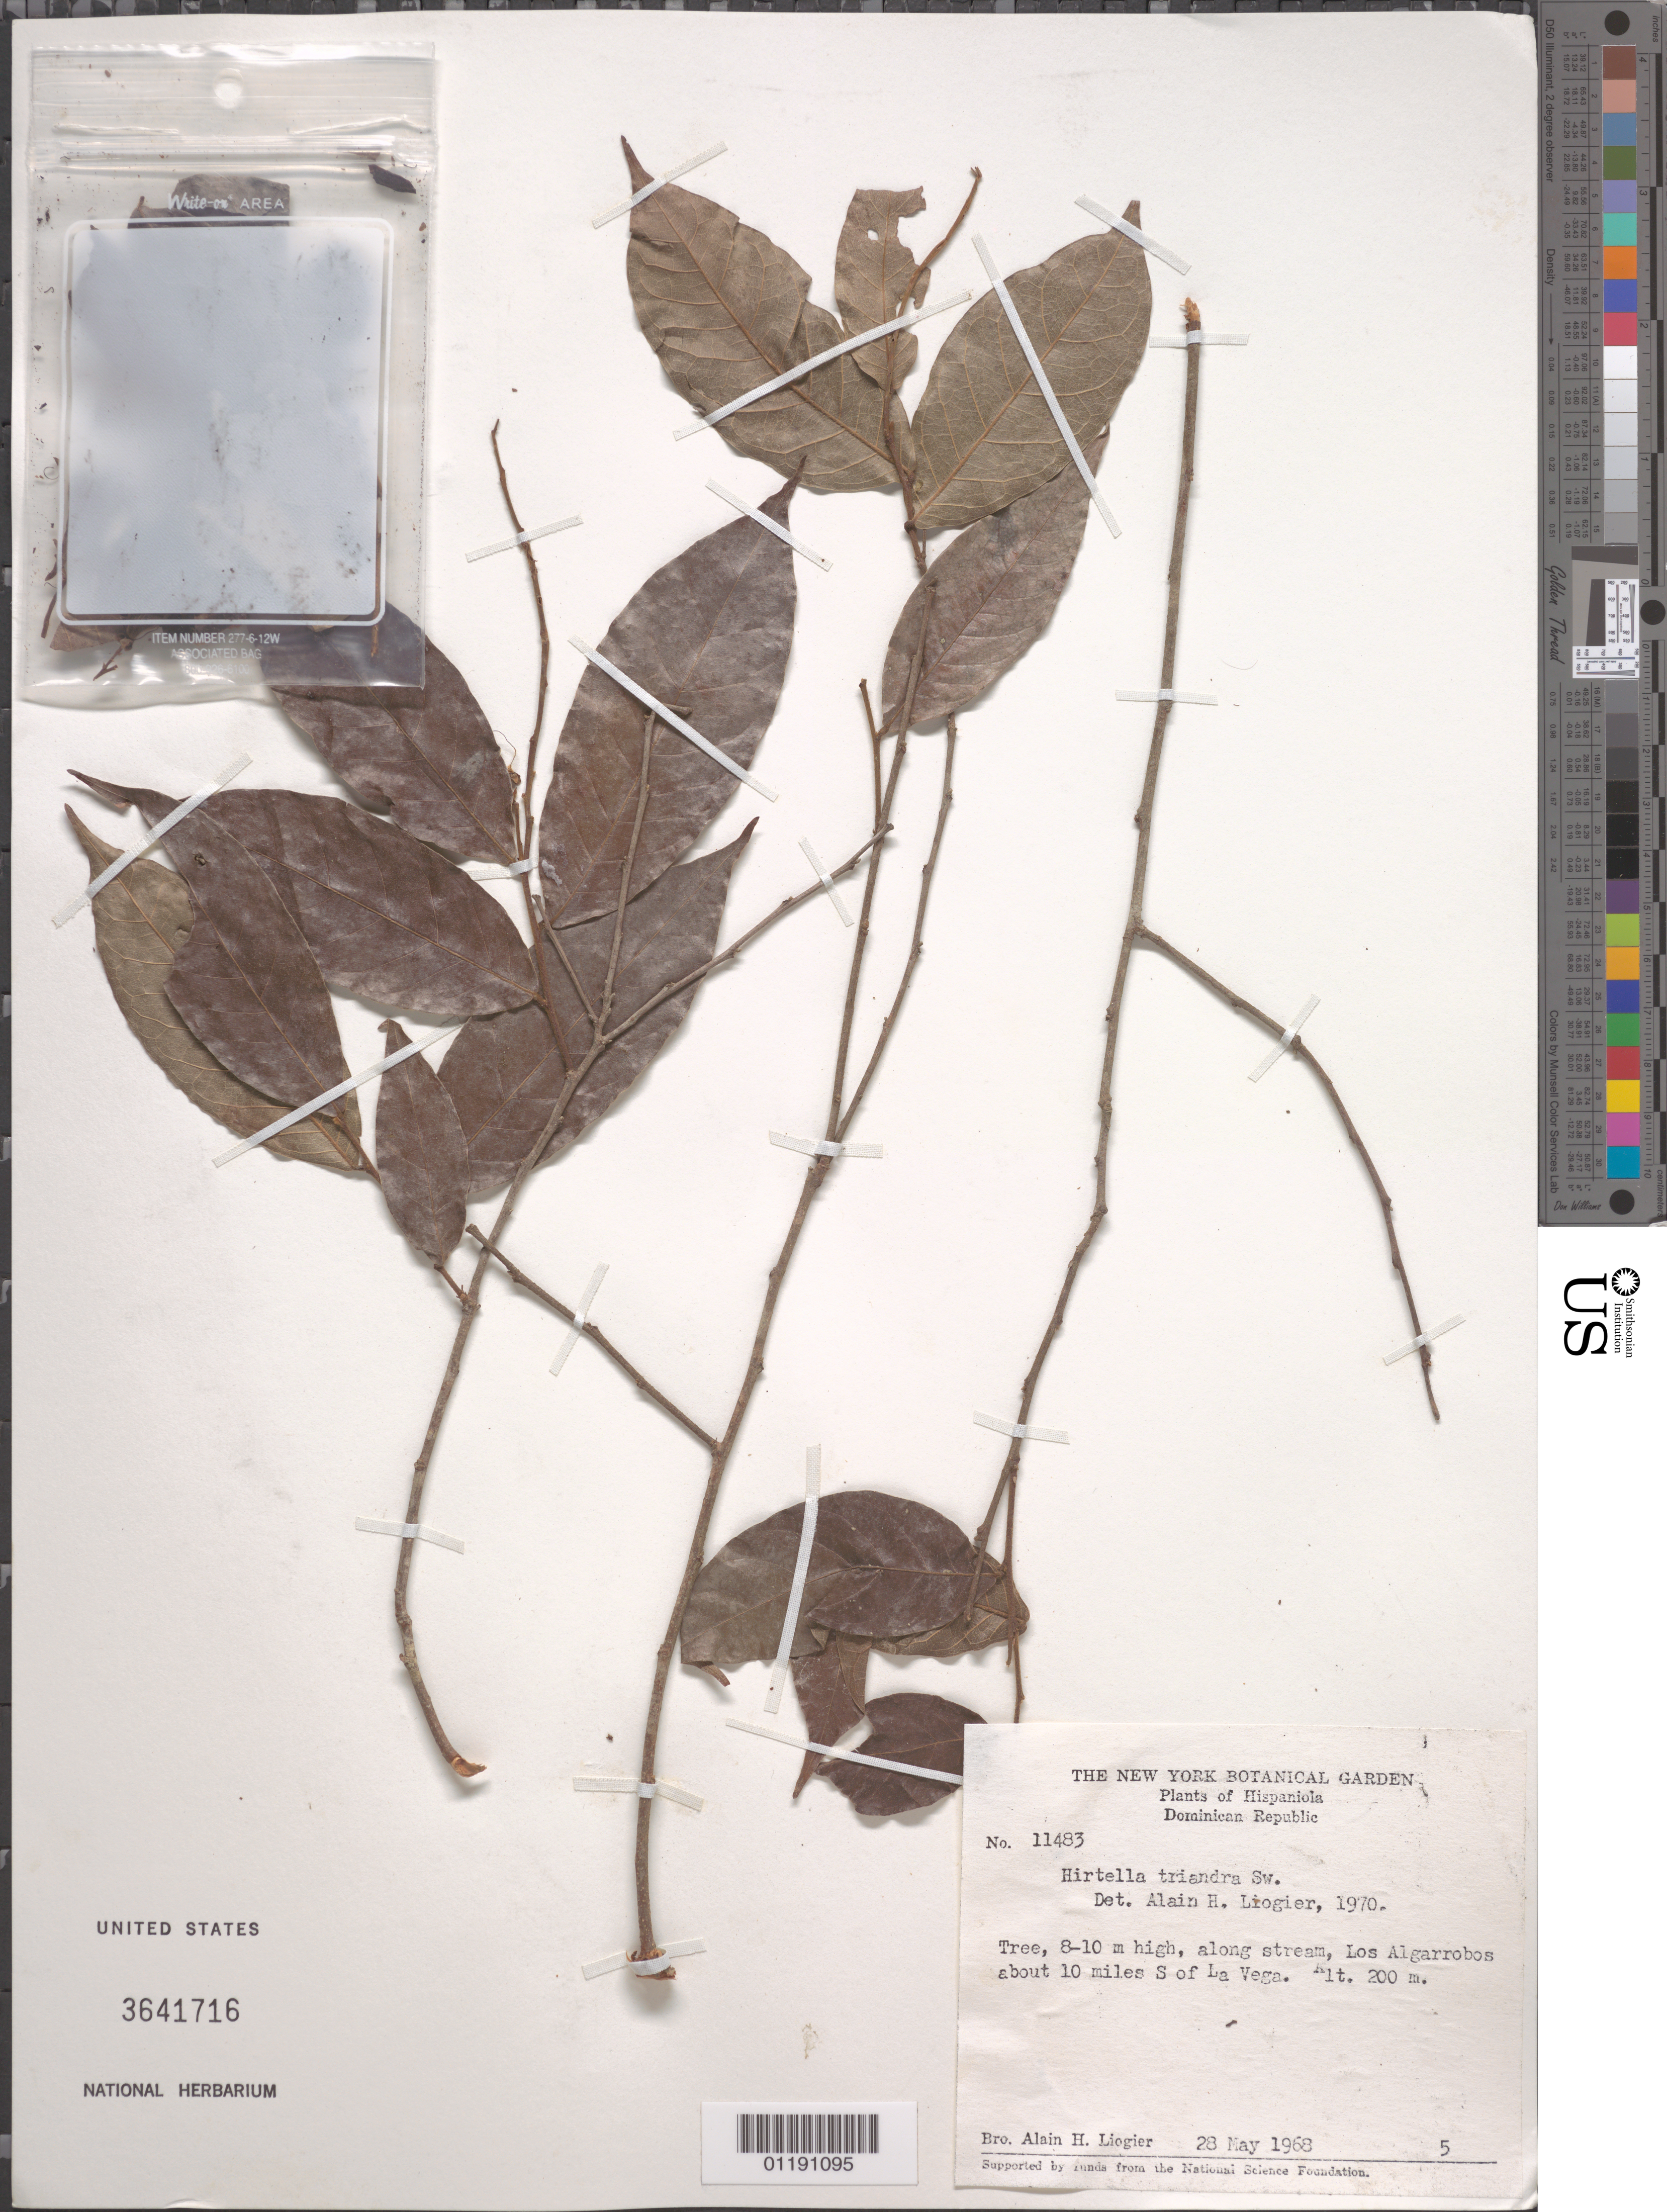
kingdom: Plantae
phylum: Tracheophyta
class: Magnoliopsida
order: Malpighiales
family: Chrysobalanaceae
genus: Hirtella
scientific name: Hirtella triandra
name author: Sw.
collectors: A. H. Liogier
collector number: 11483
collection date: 1968-05-28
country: Dominican Republic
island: Hispaniola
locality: Along stream, Los Algarrobos, about 10 miles S of La Vega.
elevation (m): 200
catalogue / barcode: US 3641716